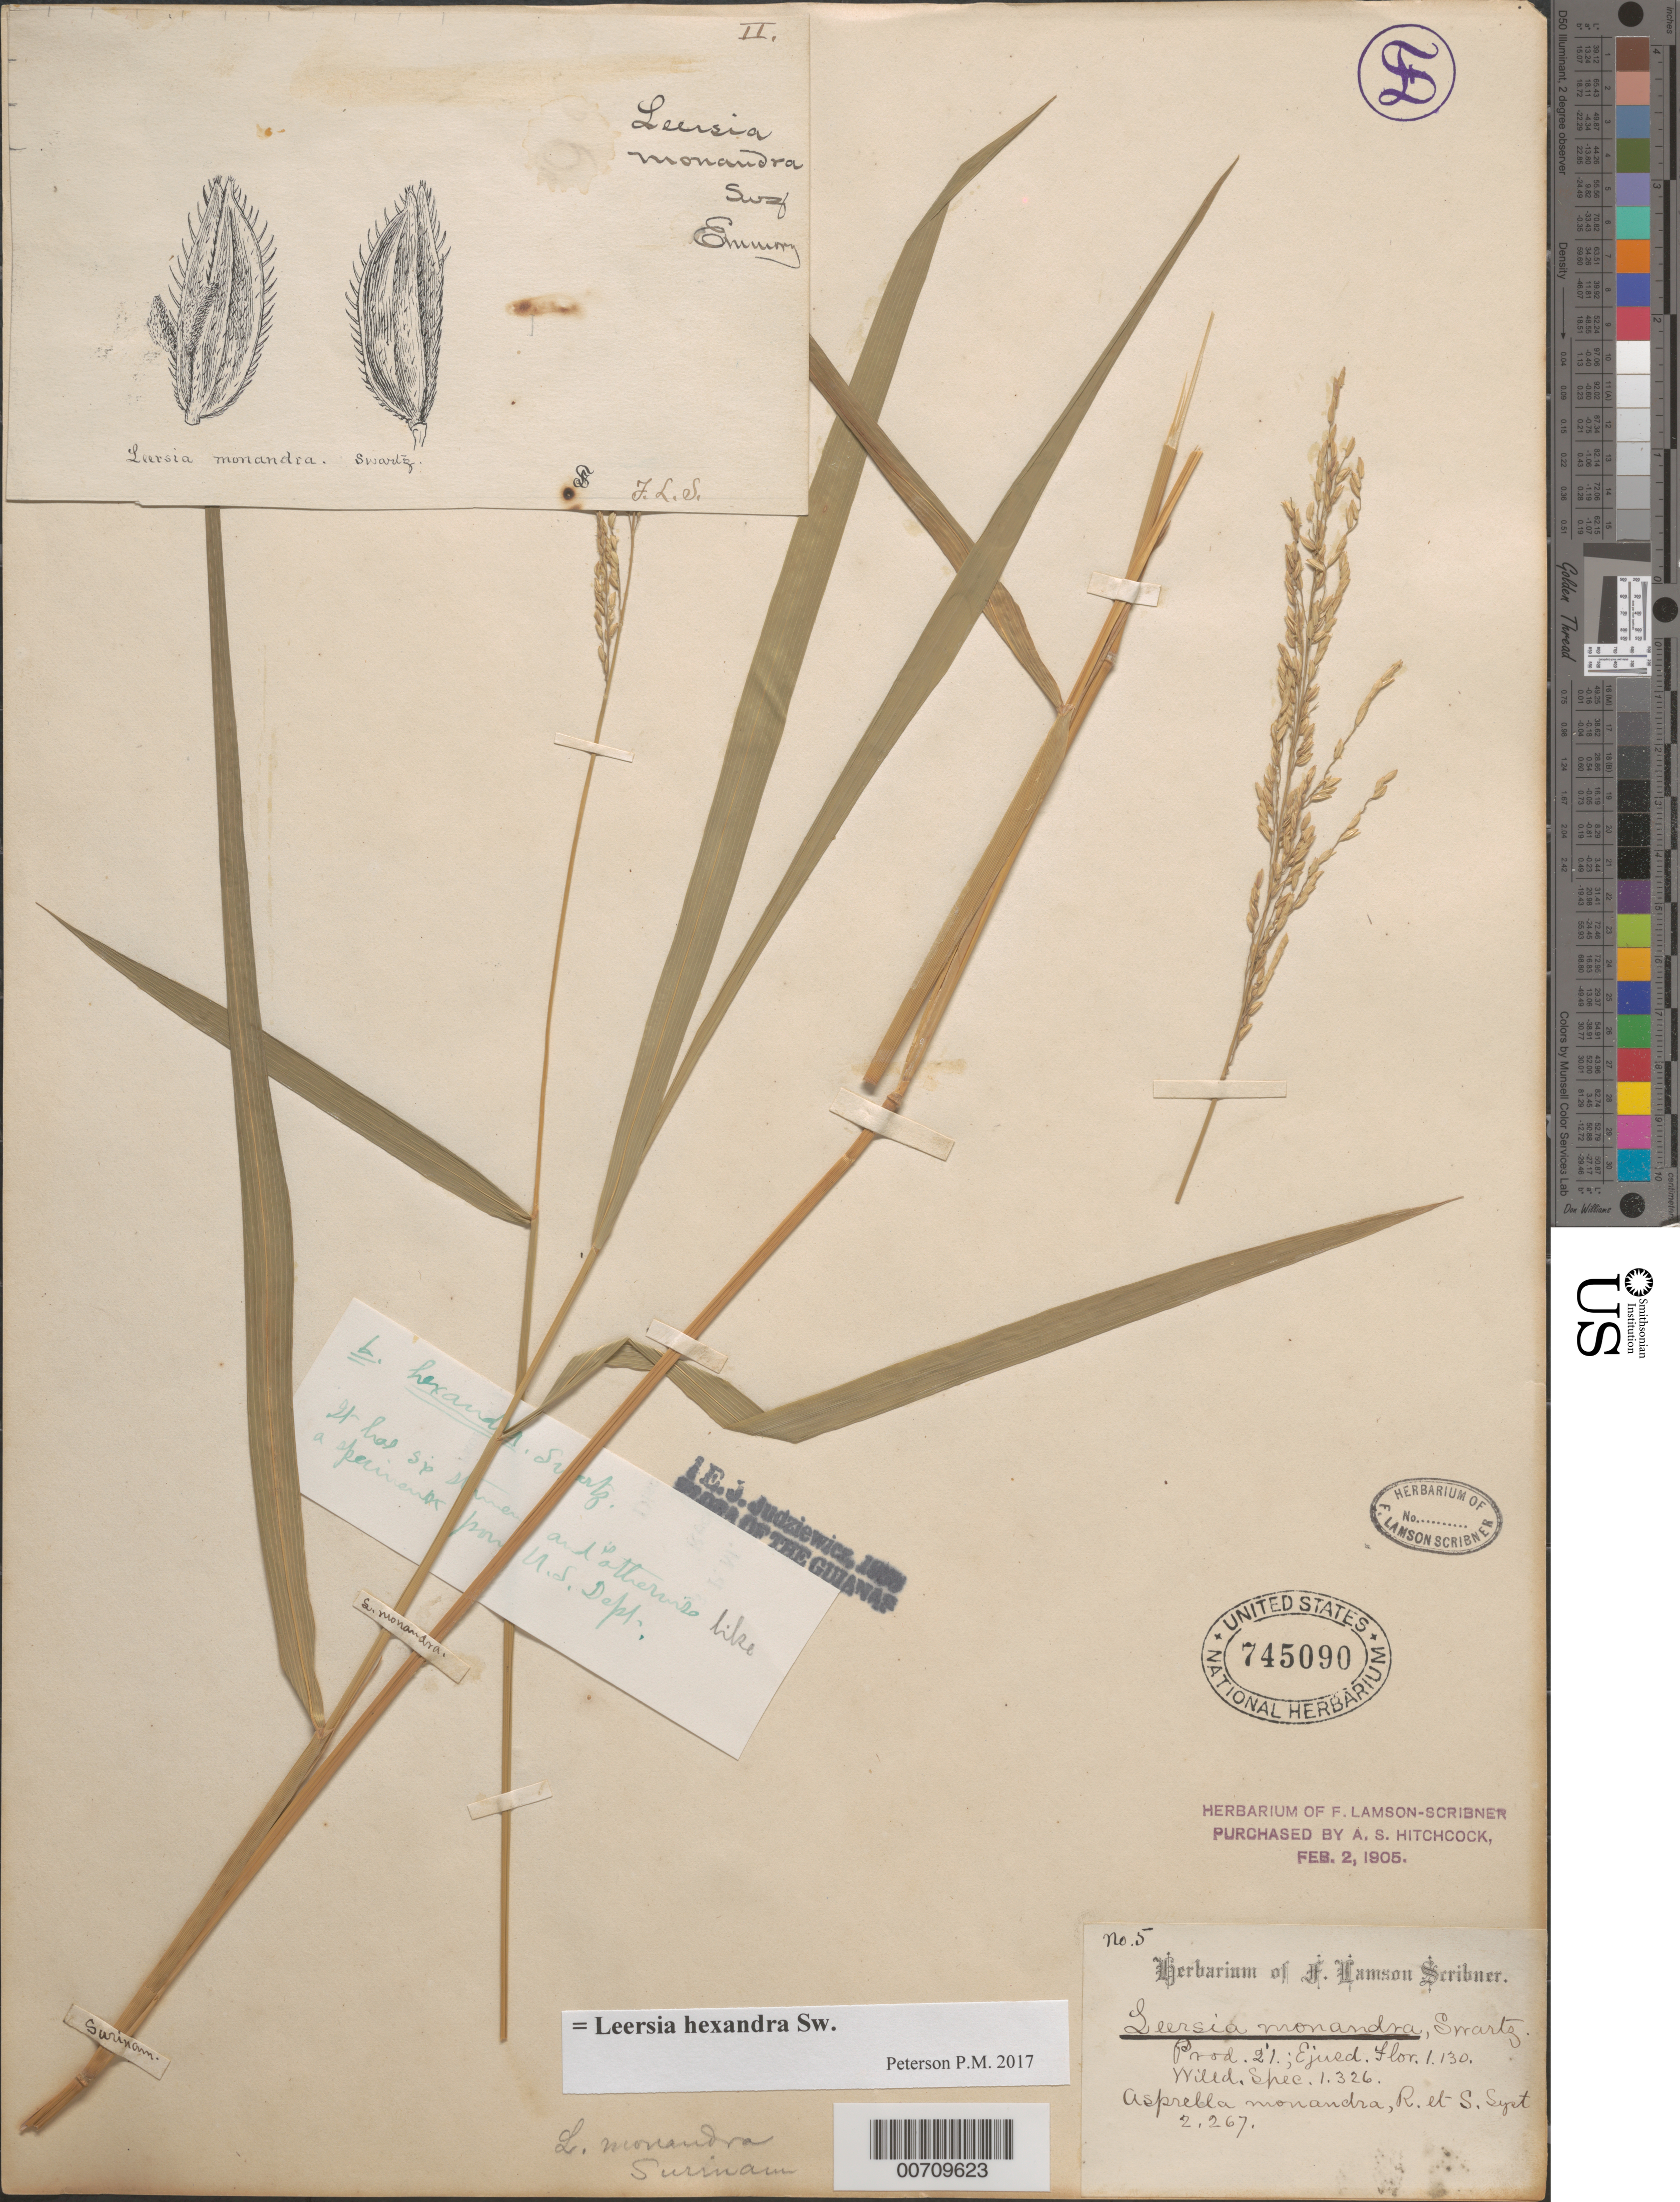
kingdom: Plantae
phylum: Tracheophyta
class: Liliopsida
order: Poales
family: Poaceae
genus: Leersia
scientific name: Leersia hexandra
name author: Sw.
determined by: Poaceae Reorganization Project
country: Suriname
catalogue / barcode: US 745090